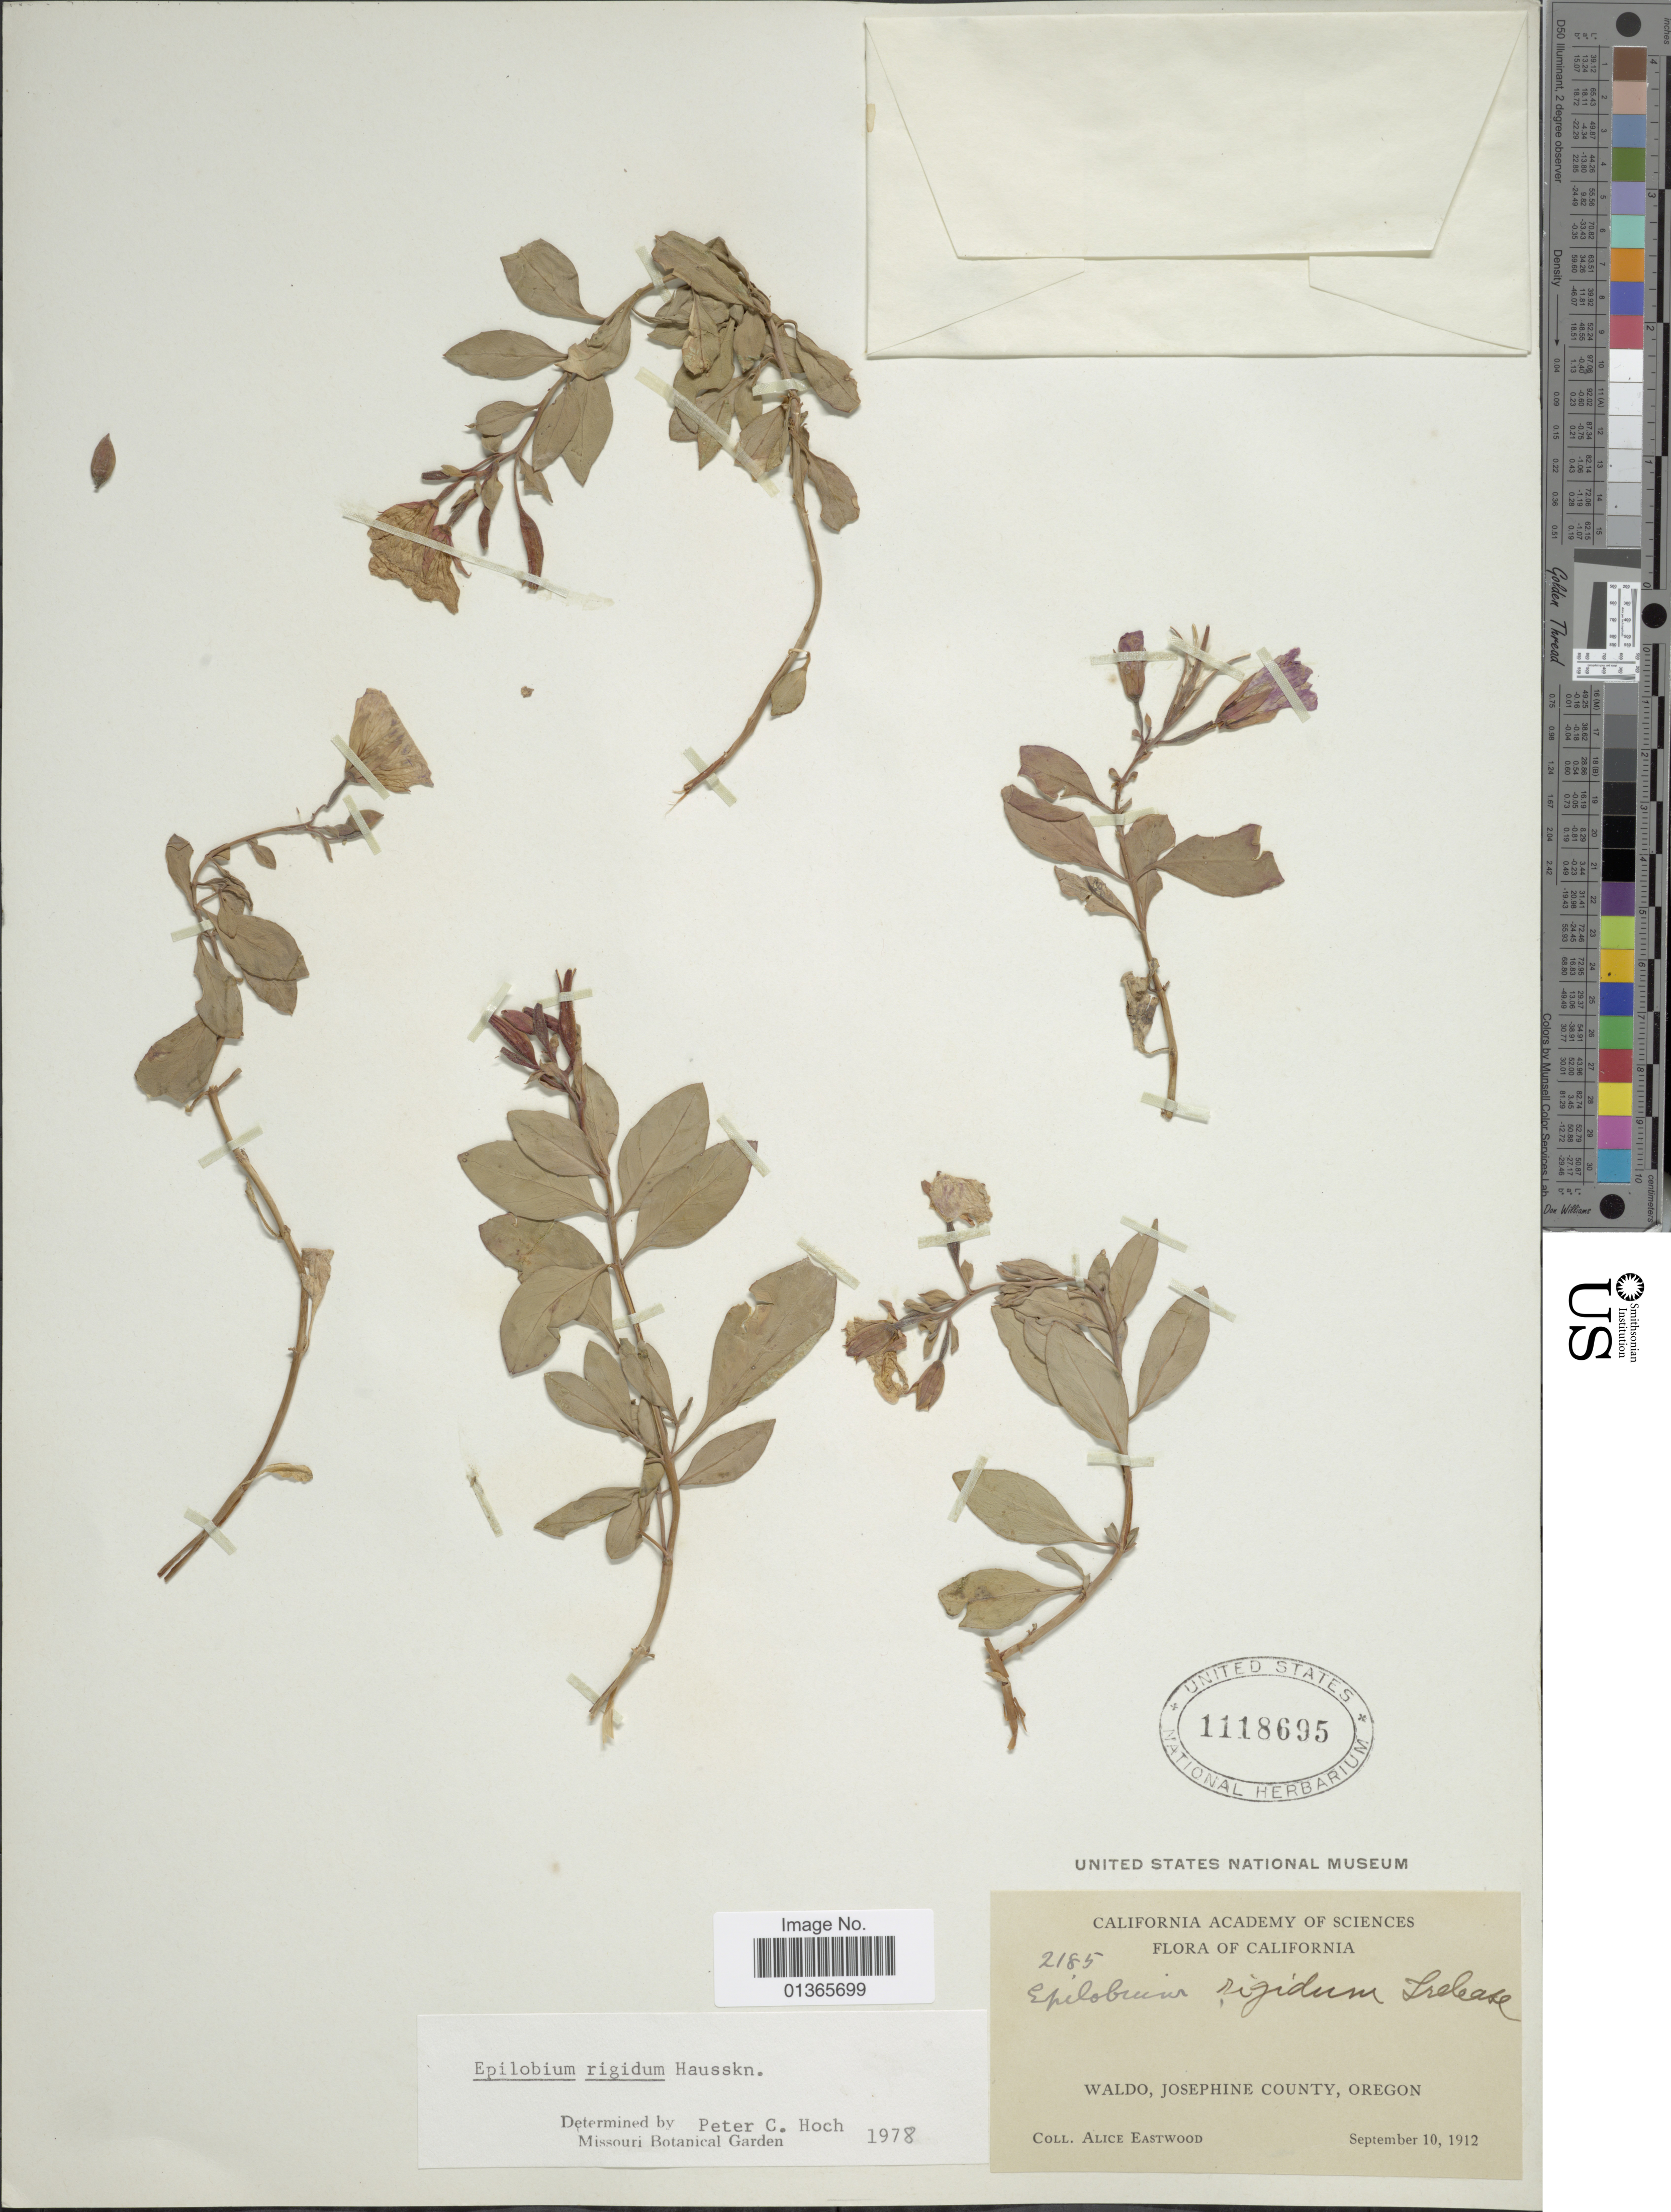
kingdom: Plantae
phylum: Tracheophyta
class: Magnoliopsida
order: Myrtales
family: Onagraceae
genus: Epilobium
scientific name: Epilobium rigidum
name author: Hausskn.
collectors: A. Eastwood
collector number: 2185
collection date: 1912-09-10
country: United States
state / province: Oregon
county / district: Josephine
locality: Wldo, Josephine County, Oregon.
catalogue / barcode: US 1118695